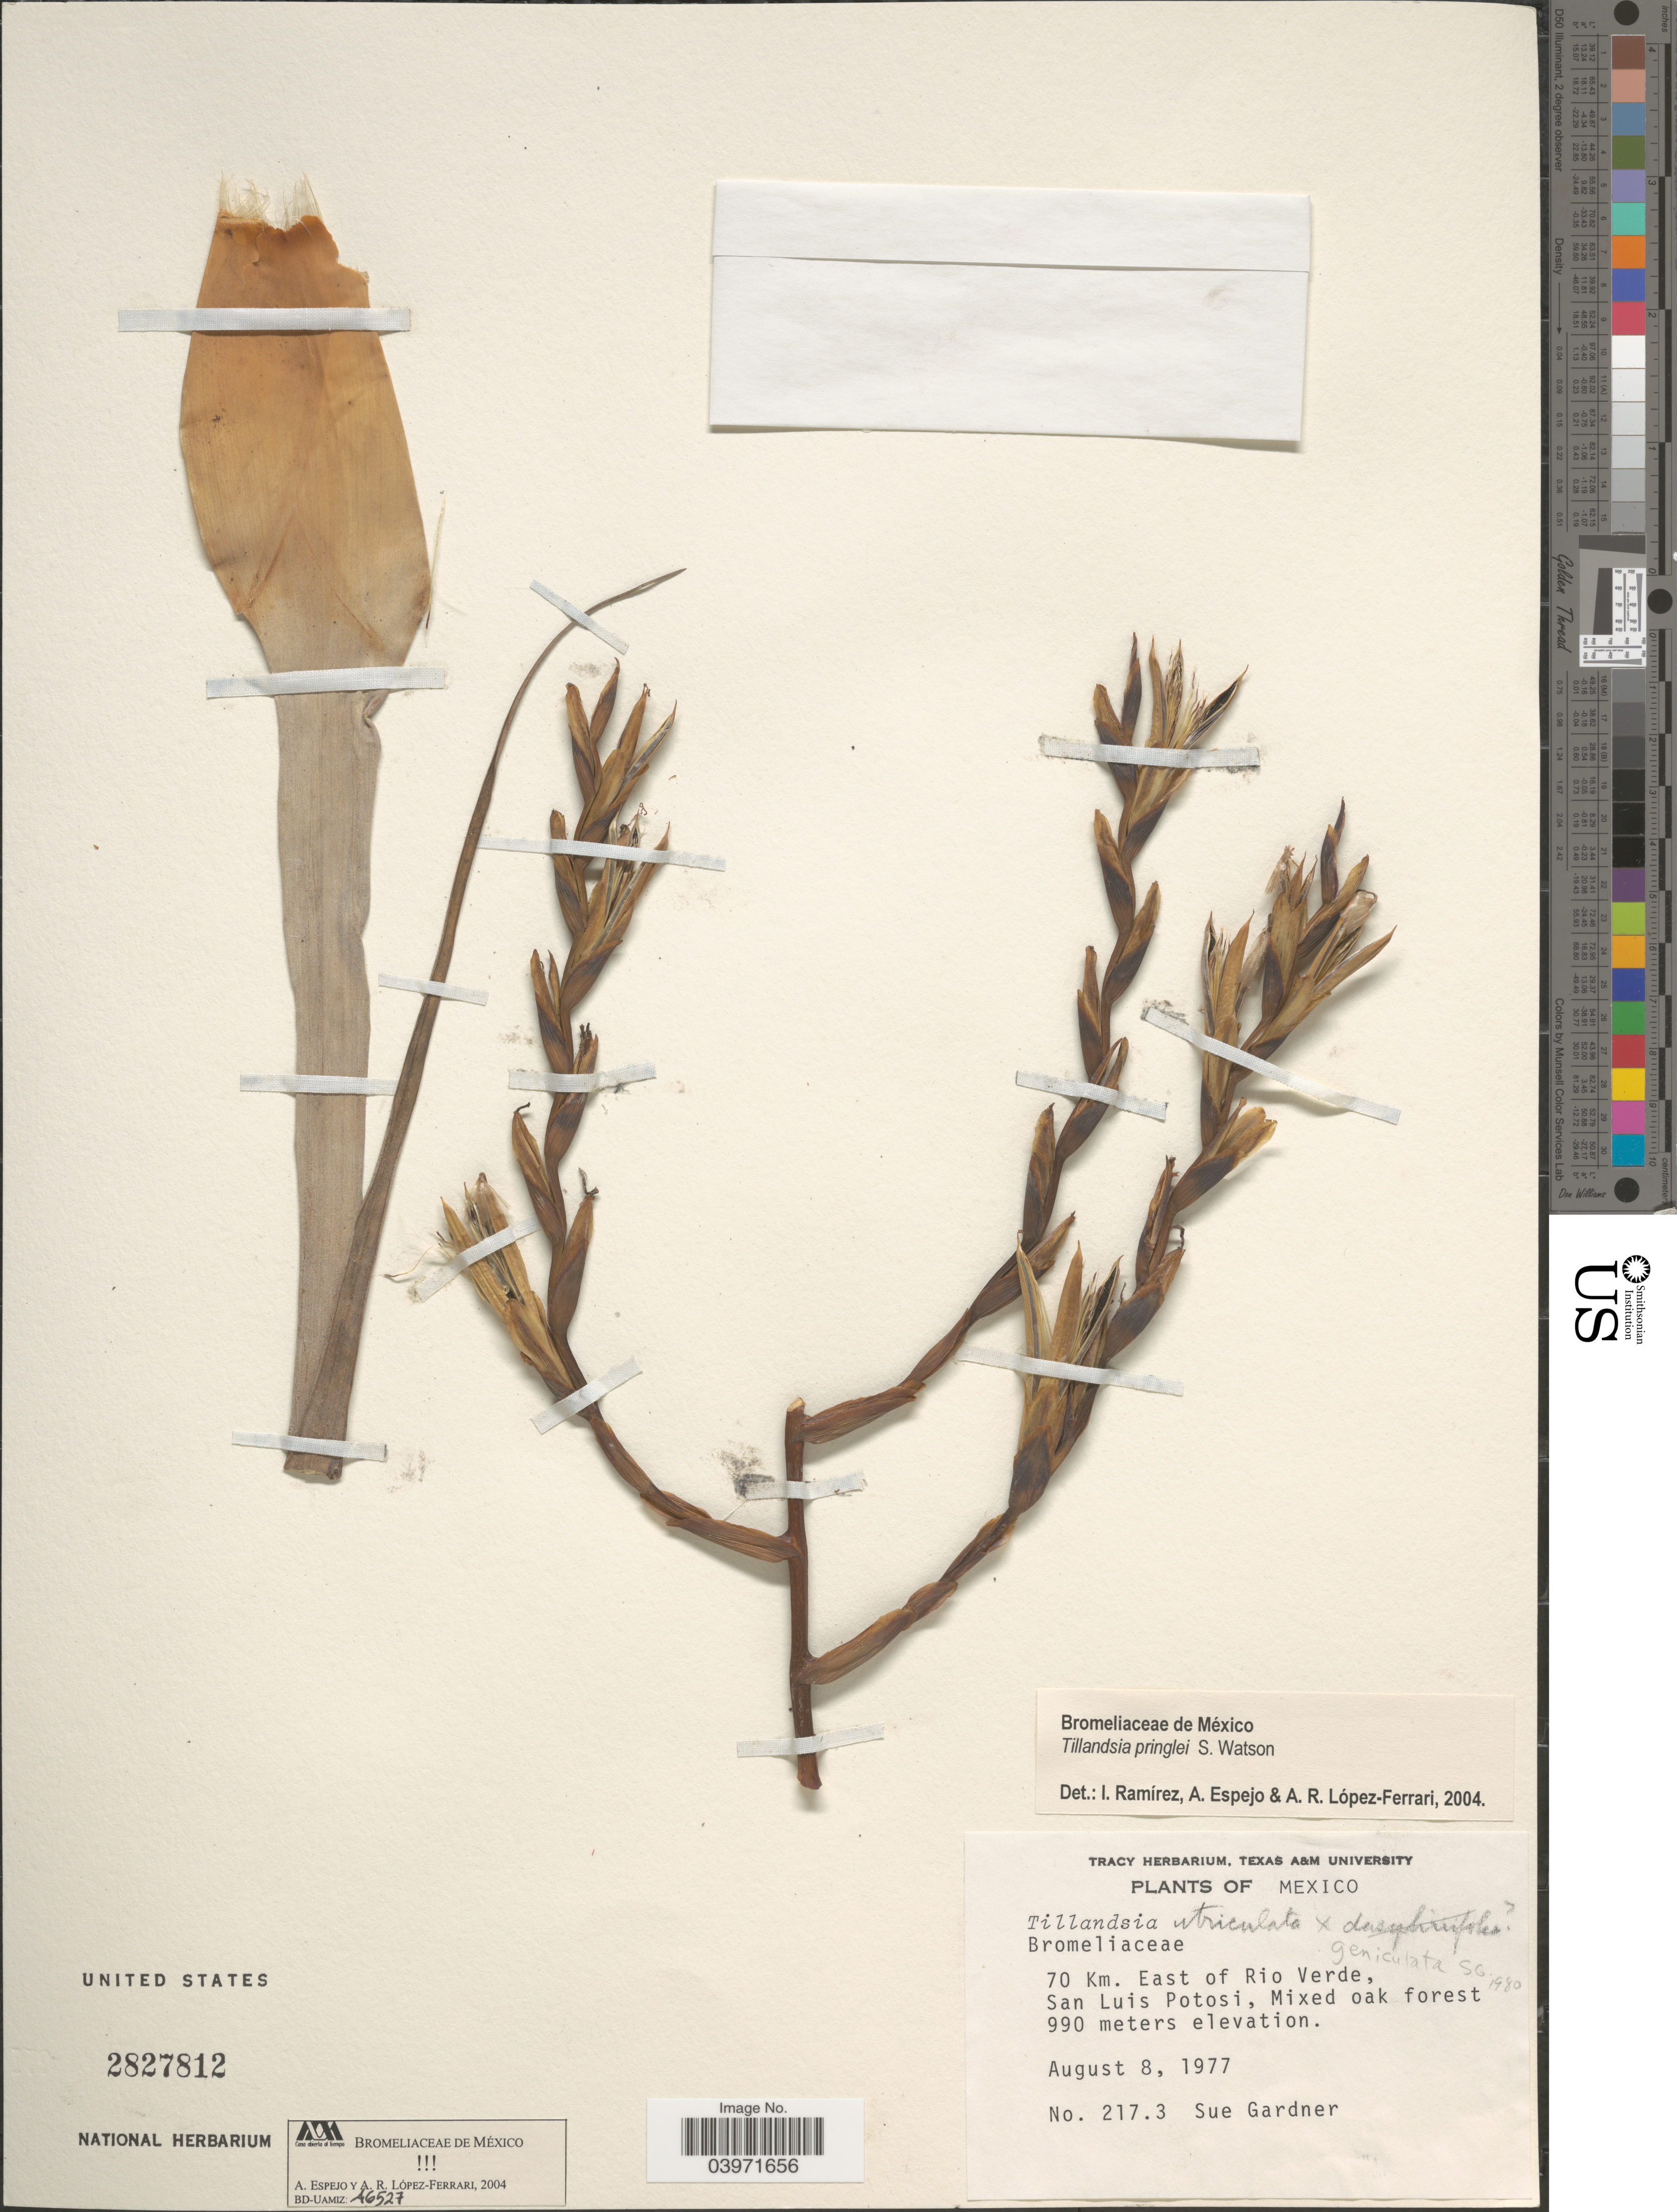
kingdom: Plantae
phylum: Tracheophyta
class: Liliopsida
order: Poales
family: Bromeliaceae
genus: Tillandsia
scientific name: Tillandsia utriculata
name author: L.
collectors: S. Gardner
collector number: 217.3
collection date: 1977-08-08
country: Mexico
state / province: San Luis Potosí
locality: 70 Km. East of Rio Verde.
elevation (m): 990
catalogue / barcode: US 2827812